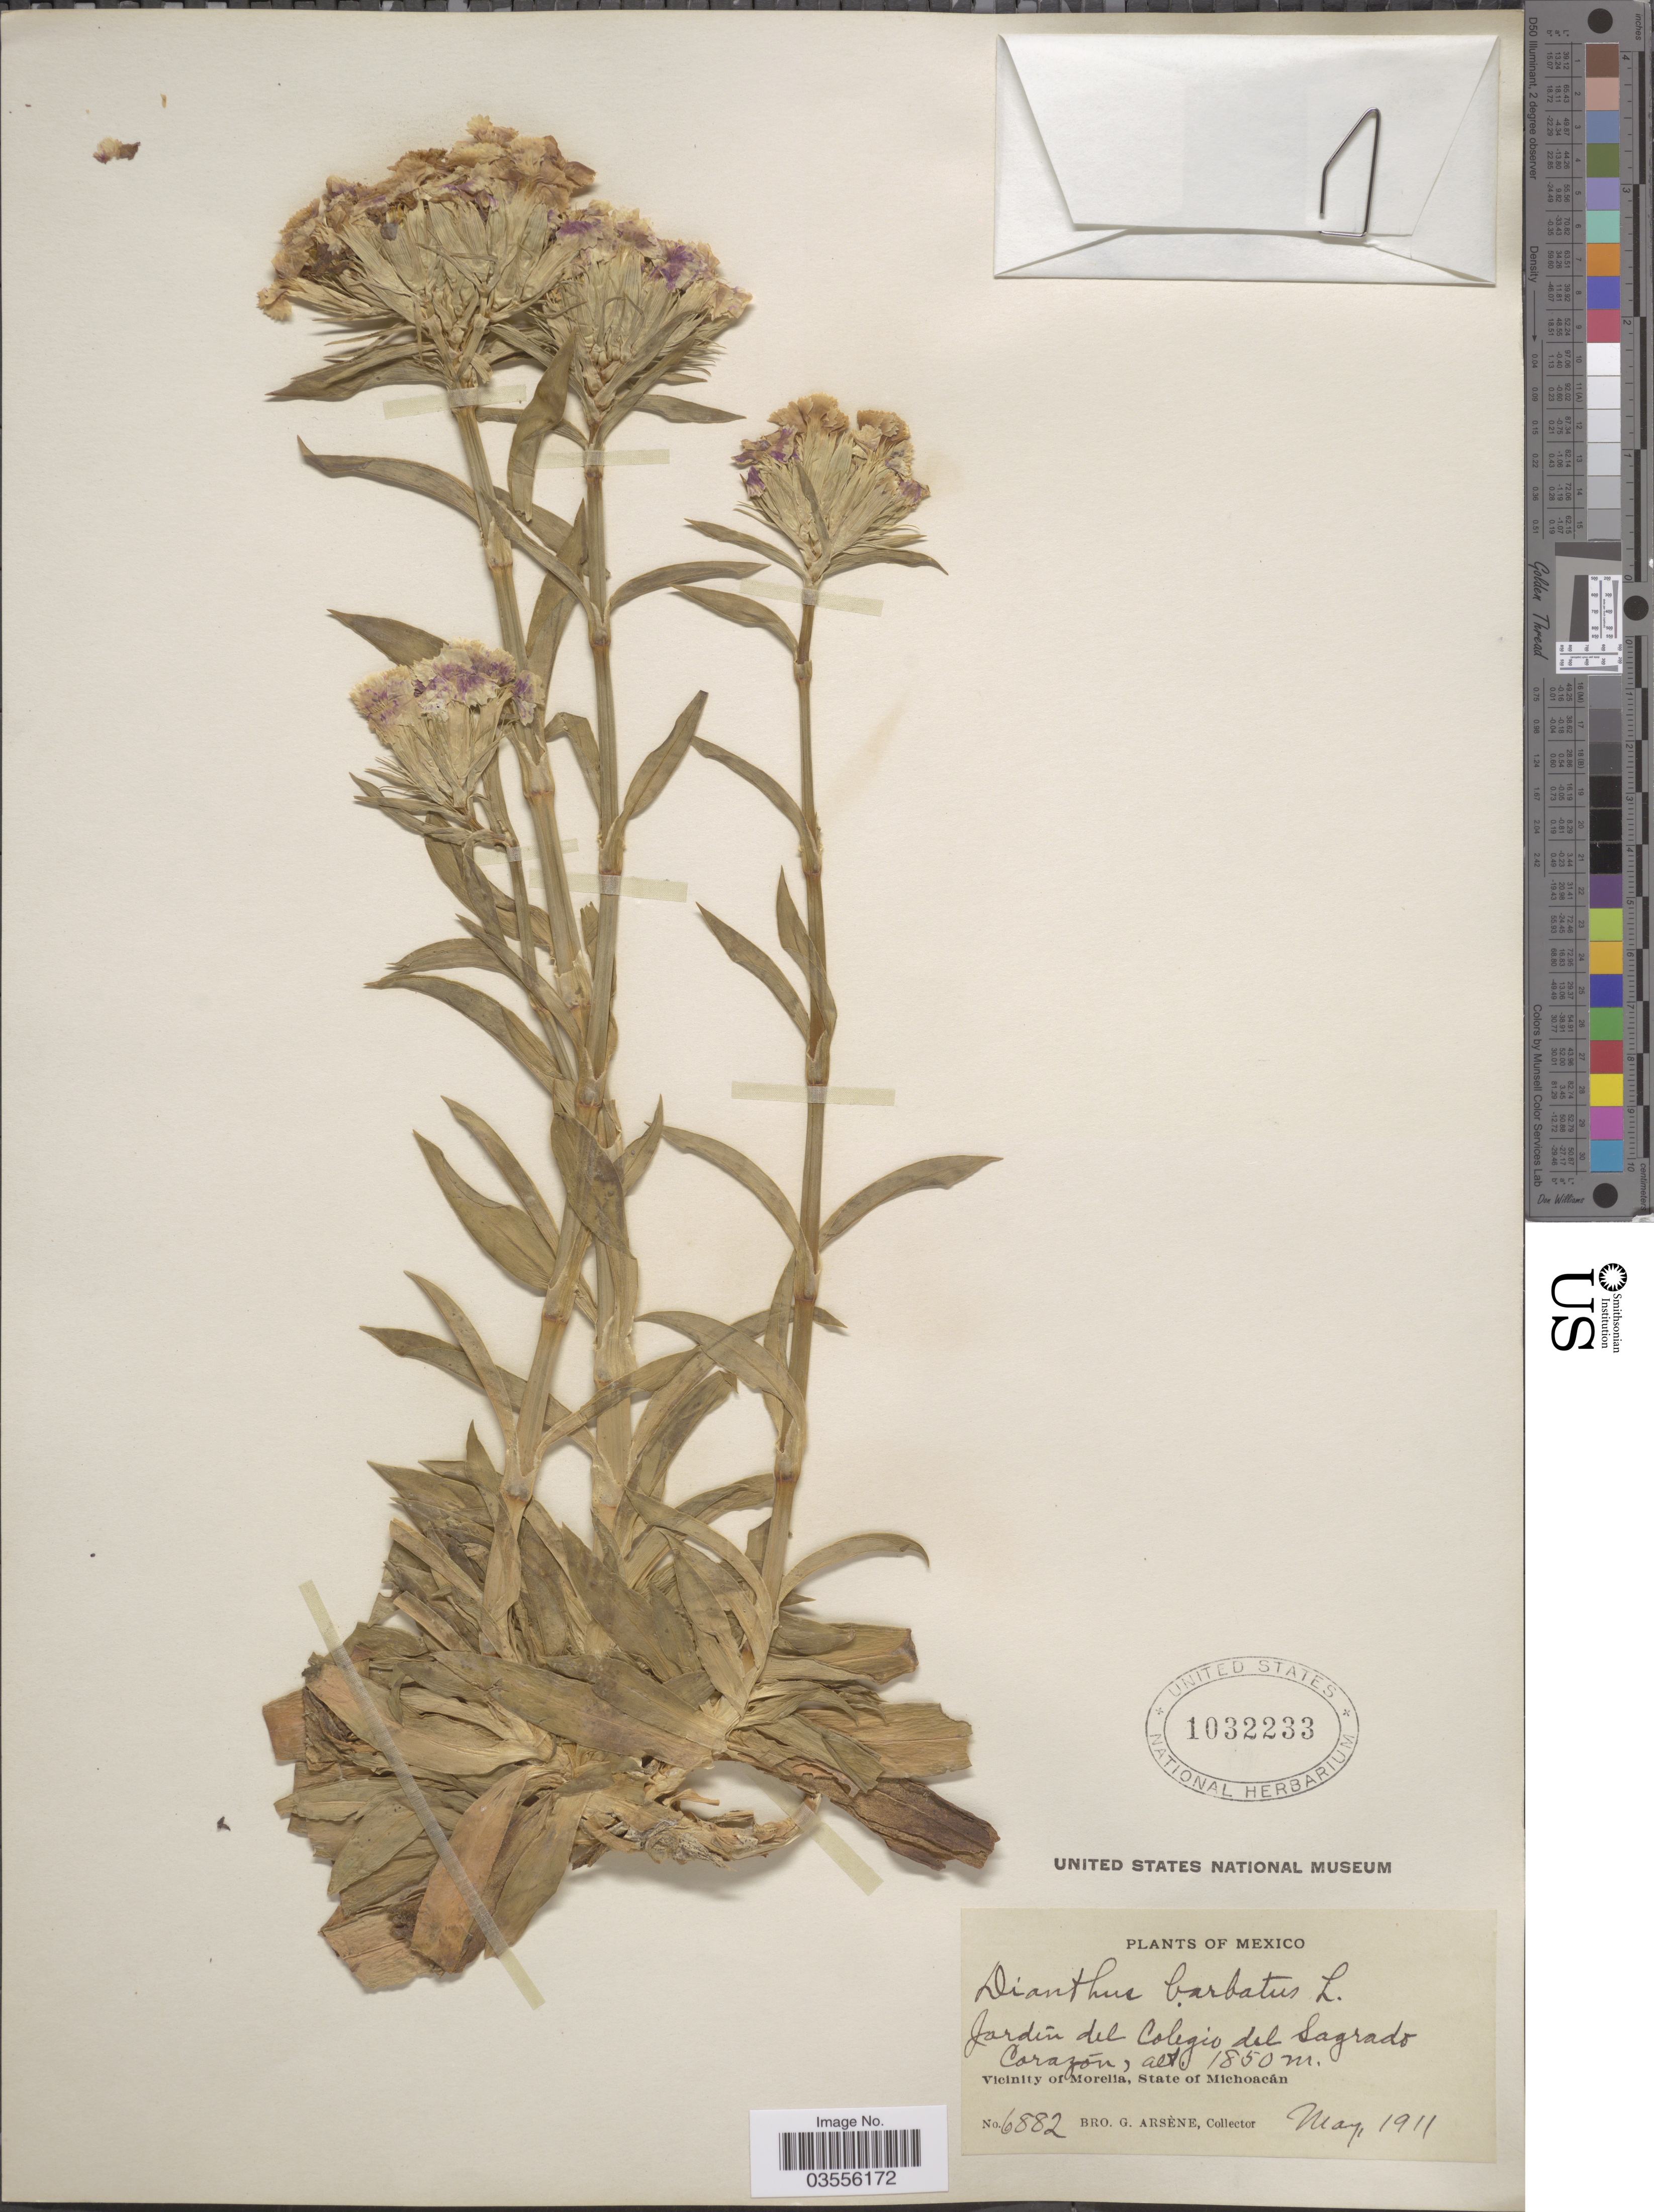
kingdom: Plantae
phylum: Tracheophyta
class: Magnoliopsida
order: Caryophyllales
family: Caryophyllaceae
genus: Dianthus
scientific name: Dianthus barbatus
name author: L.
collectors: Bro. G. Arsène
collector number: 6882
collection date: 1911-05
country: Mexico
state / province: Michoacán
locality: Jardín del Colegio del Sagrado Corazón. Vicinity of Morelia.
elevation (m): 1850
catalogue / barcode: US 1032233